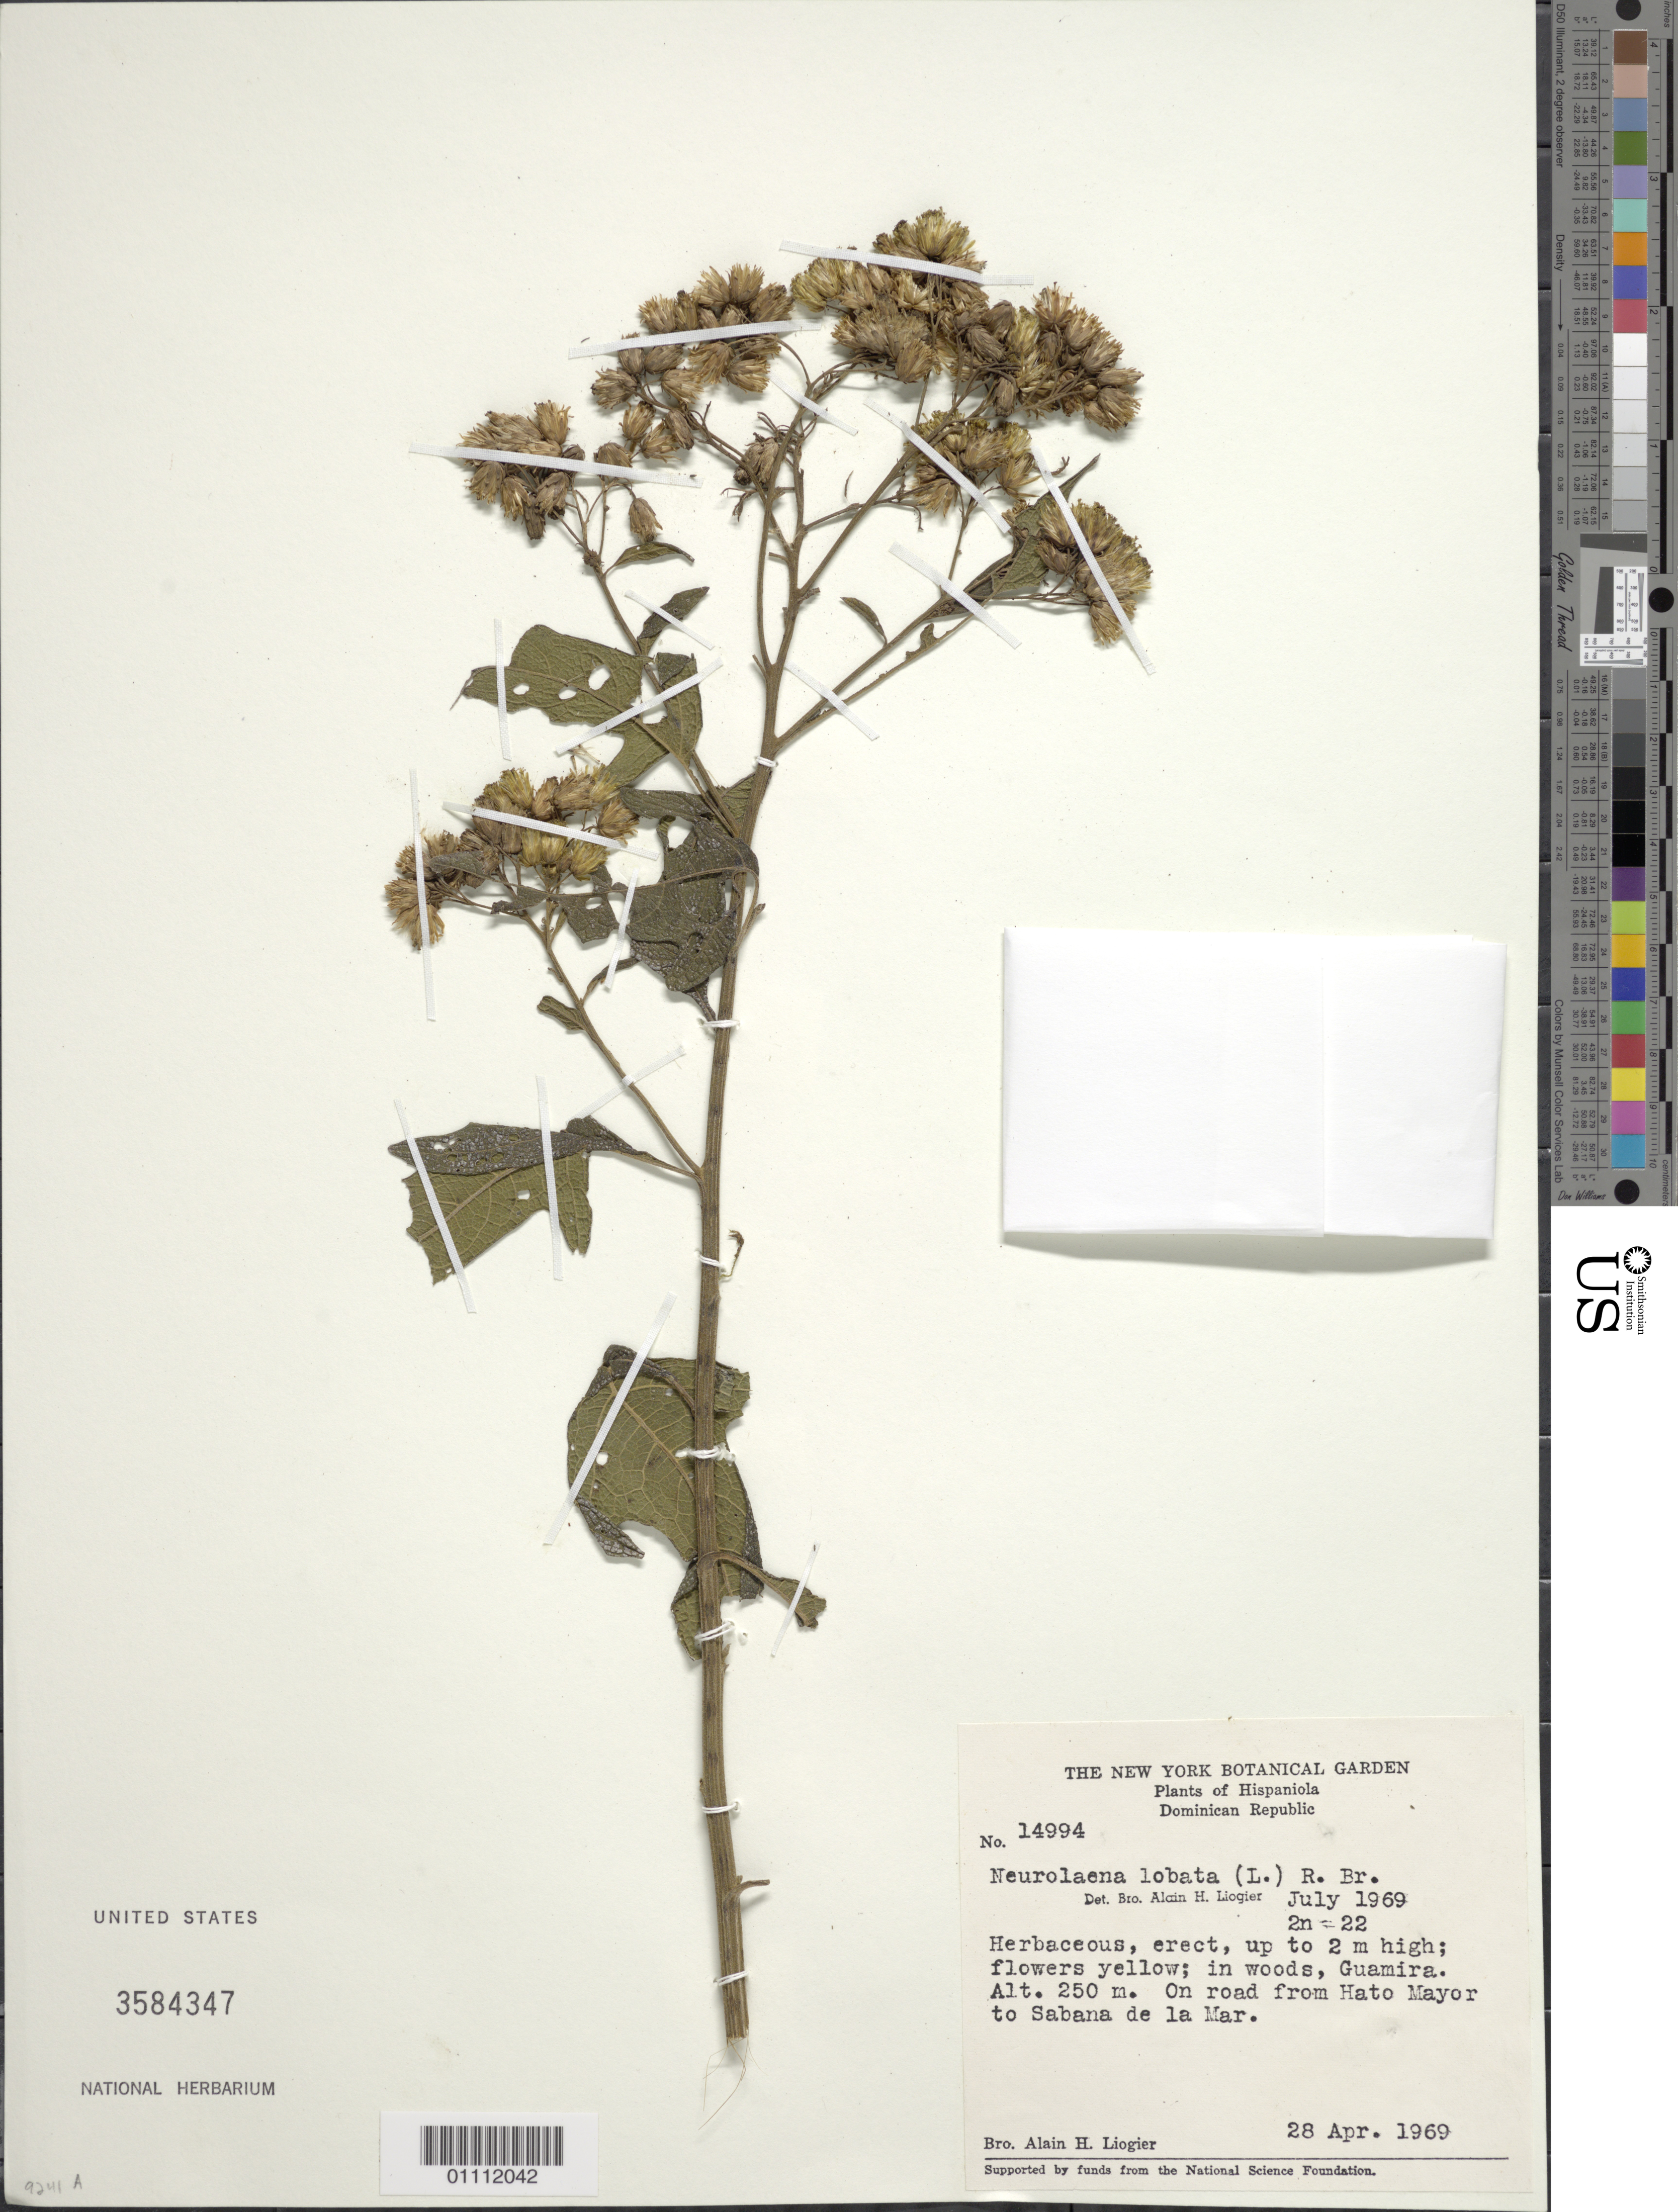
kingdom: Plantae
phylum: Tracheophyta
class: Magnoliopsida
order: Asterales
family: Asteraceae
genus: Neurolaena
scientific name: Neurolaena lobata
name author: (L.) R. Br. ex Cass.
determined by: Liogier, Alain H.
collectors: A. H. Liogier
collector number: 14994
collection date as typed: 28 Apr 1969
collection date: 1969-04-28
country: Dominican Republic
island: Hispaniola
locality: Guamira, on road from Hato Mayor to Sabana de la Mar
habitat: In woods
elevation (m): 250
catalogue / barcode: US 3584347